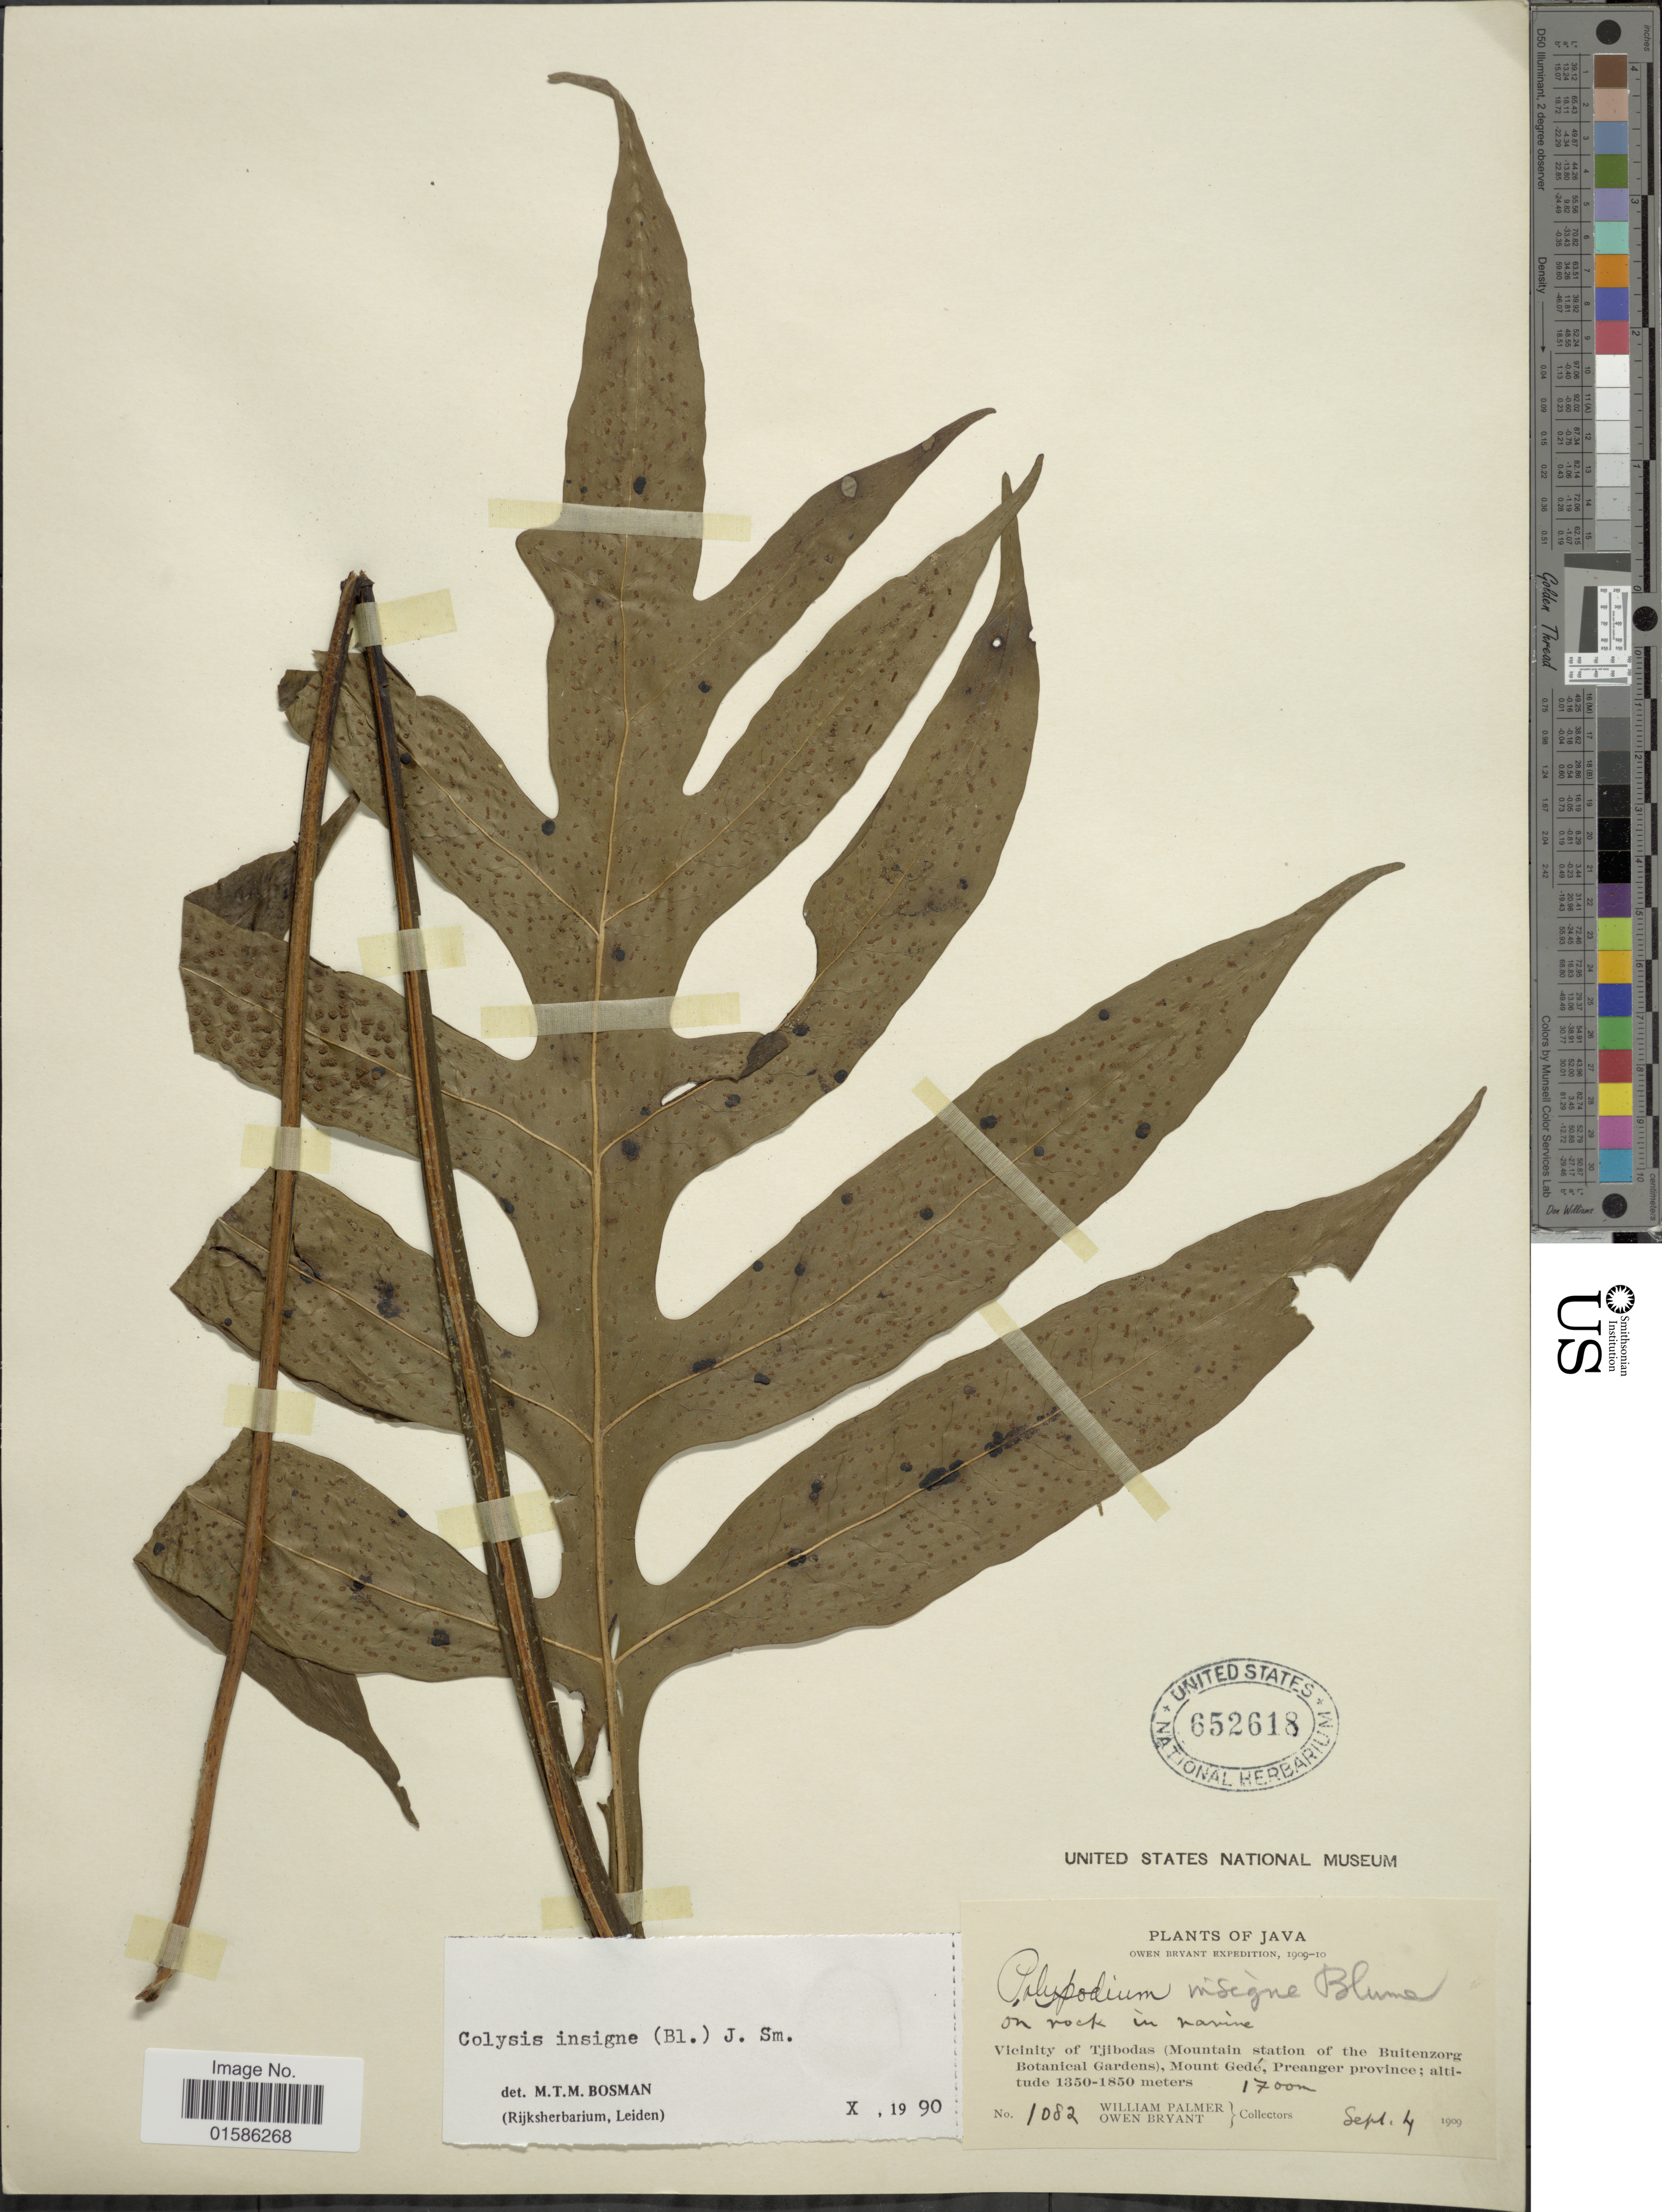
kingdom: Plantae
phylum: Tracheophyta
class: Polypodiopsida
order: Polypodiales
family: Polypodiaceae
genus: Microsorum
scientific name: Microsorum insigne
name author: (Blume) Copel.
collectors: W. Palmer & O. Bryant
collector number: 1082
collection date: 1909-09-04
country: Indonesia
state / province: Java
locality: Vicinity of Tjibodas (Mountain station of the Buitenzorg Botanical Gardens), Mount Gedé, Preanger province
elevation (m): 1700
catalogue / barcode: US 652618